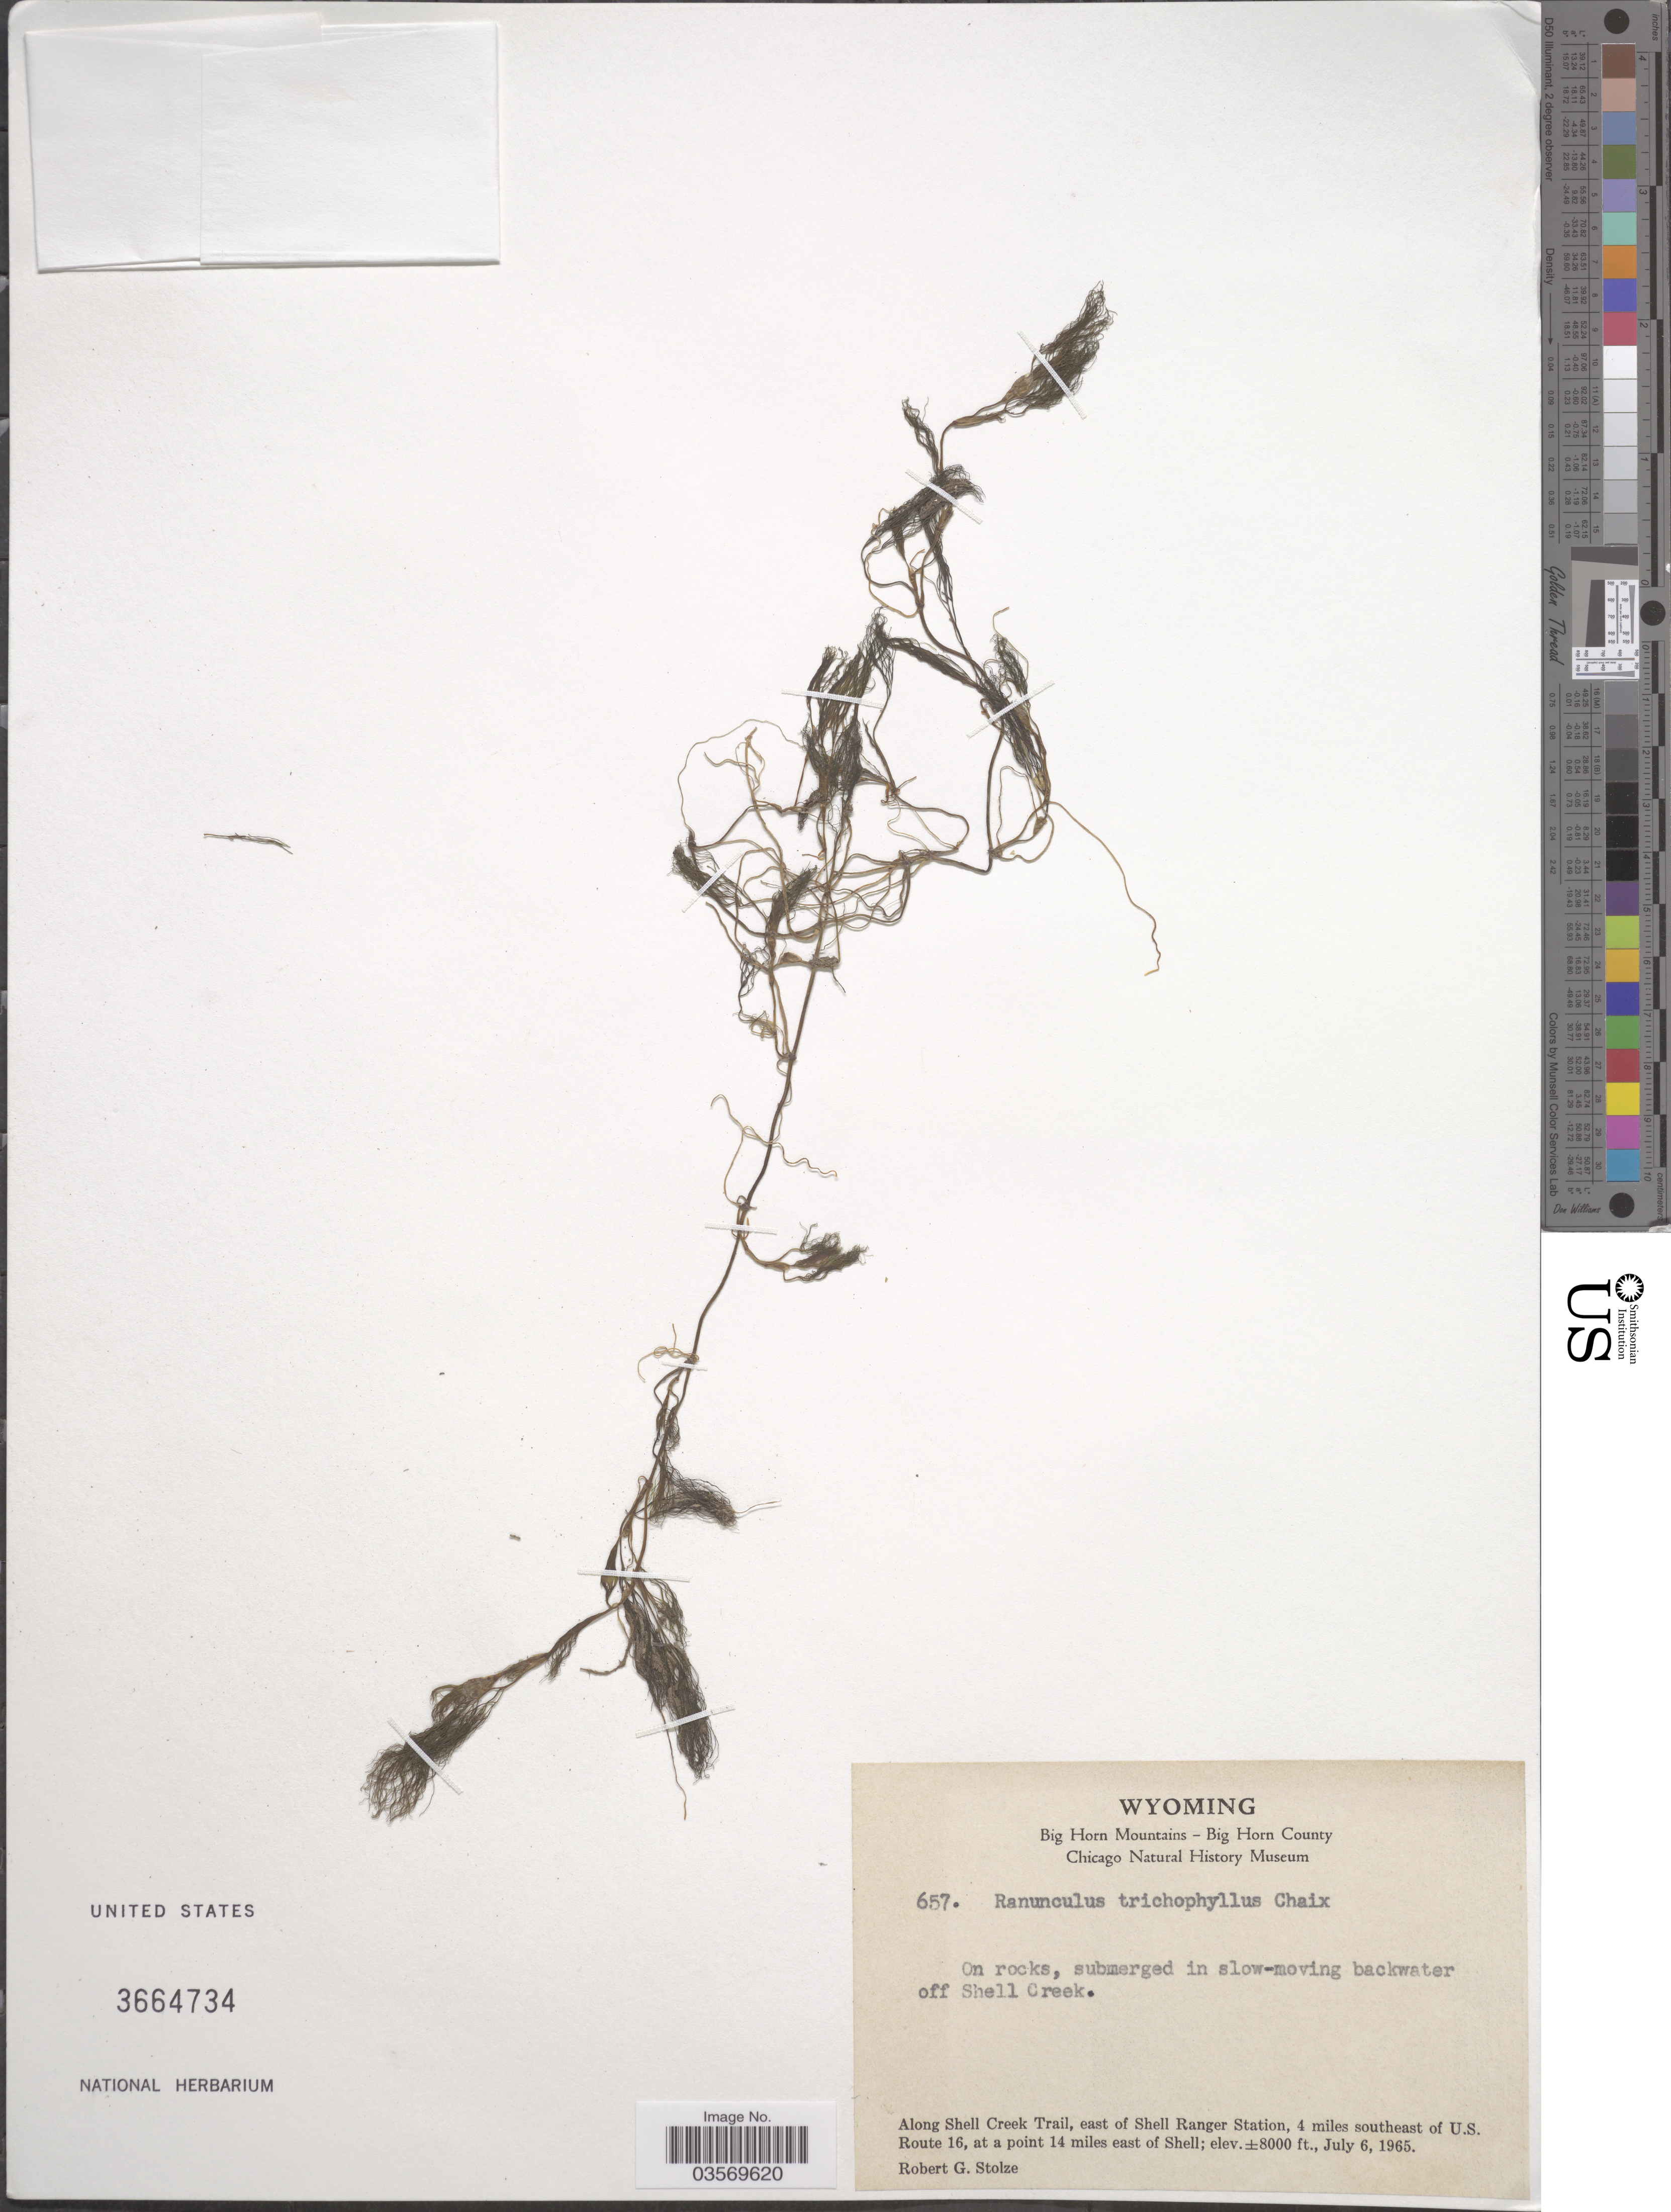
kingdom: Plantae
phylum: Tracheophyta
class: Magnoliopsida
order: Ranunculales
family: Ranunculaceae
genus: Ranunculus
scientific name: Ranunculus trichophyllus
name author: Chaix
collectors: R. G. Stolze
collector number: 657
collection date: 1965-07-06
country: United States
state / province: Wyoming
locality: Big Horn Mountains - Big Horn County. On rocks, submerged in slow-moving backwater off Shell Creek. Along Shell Creek Trail, east of Shell Ranger Station, 4 miles southeast of U.S. Route 16, at a point 14 miles east of Shell.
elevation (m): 2438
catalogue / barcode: US 3664734